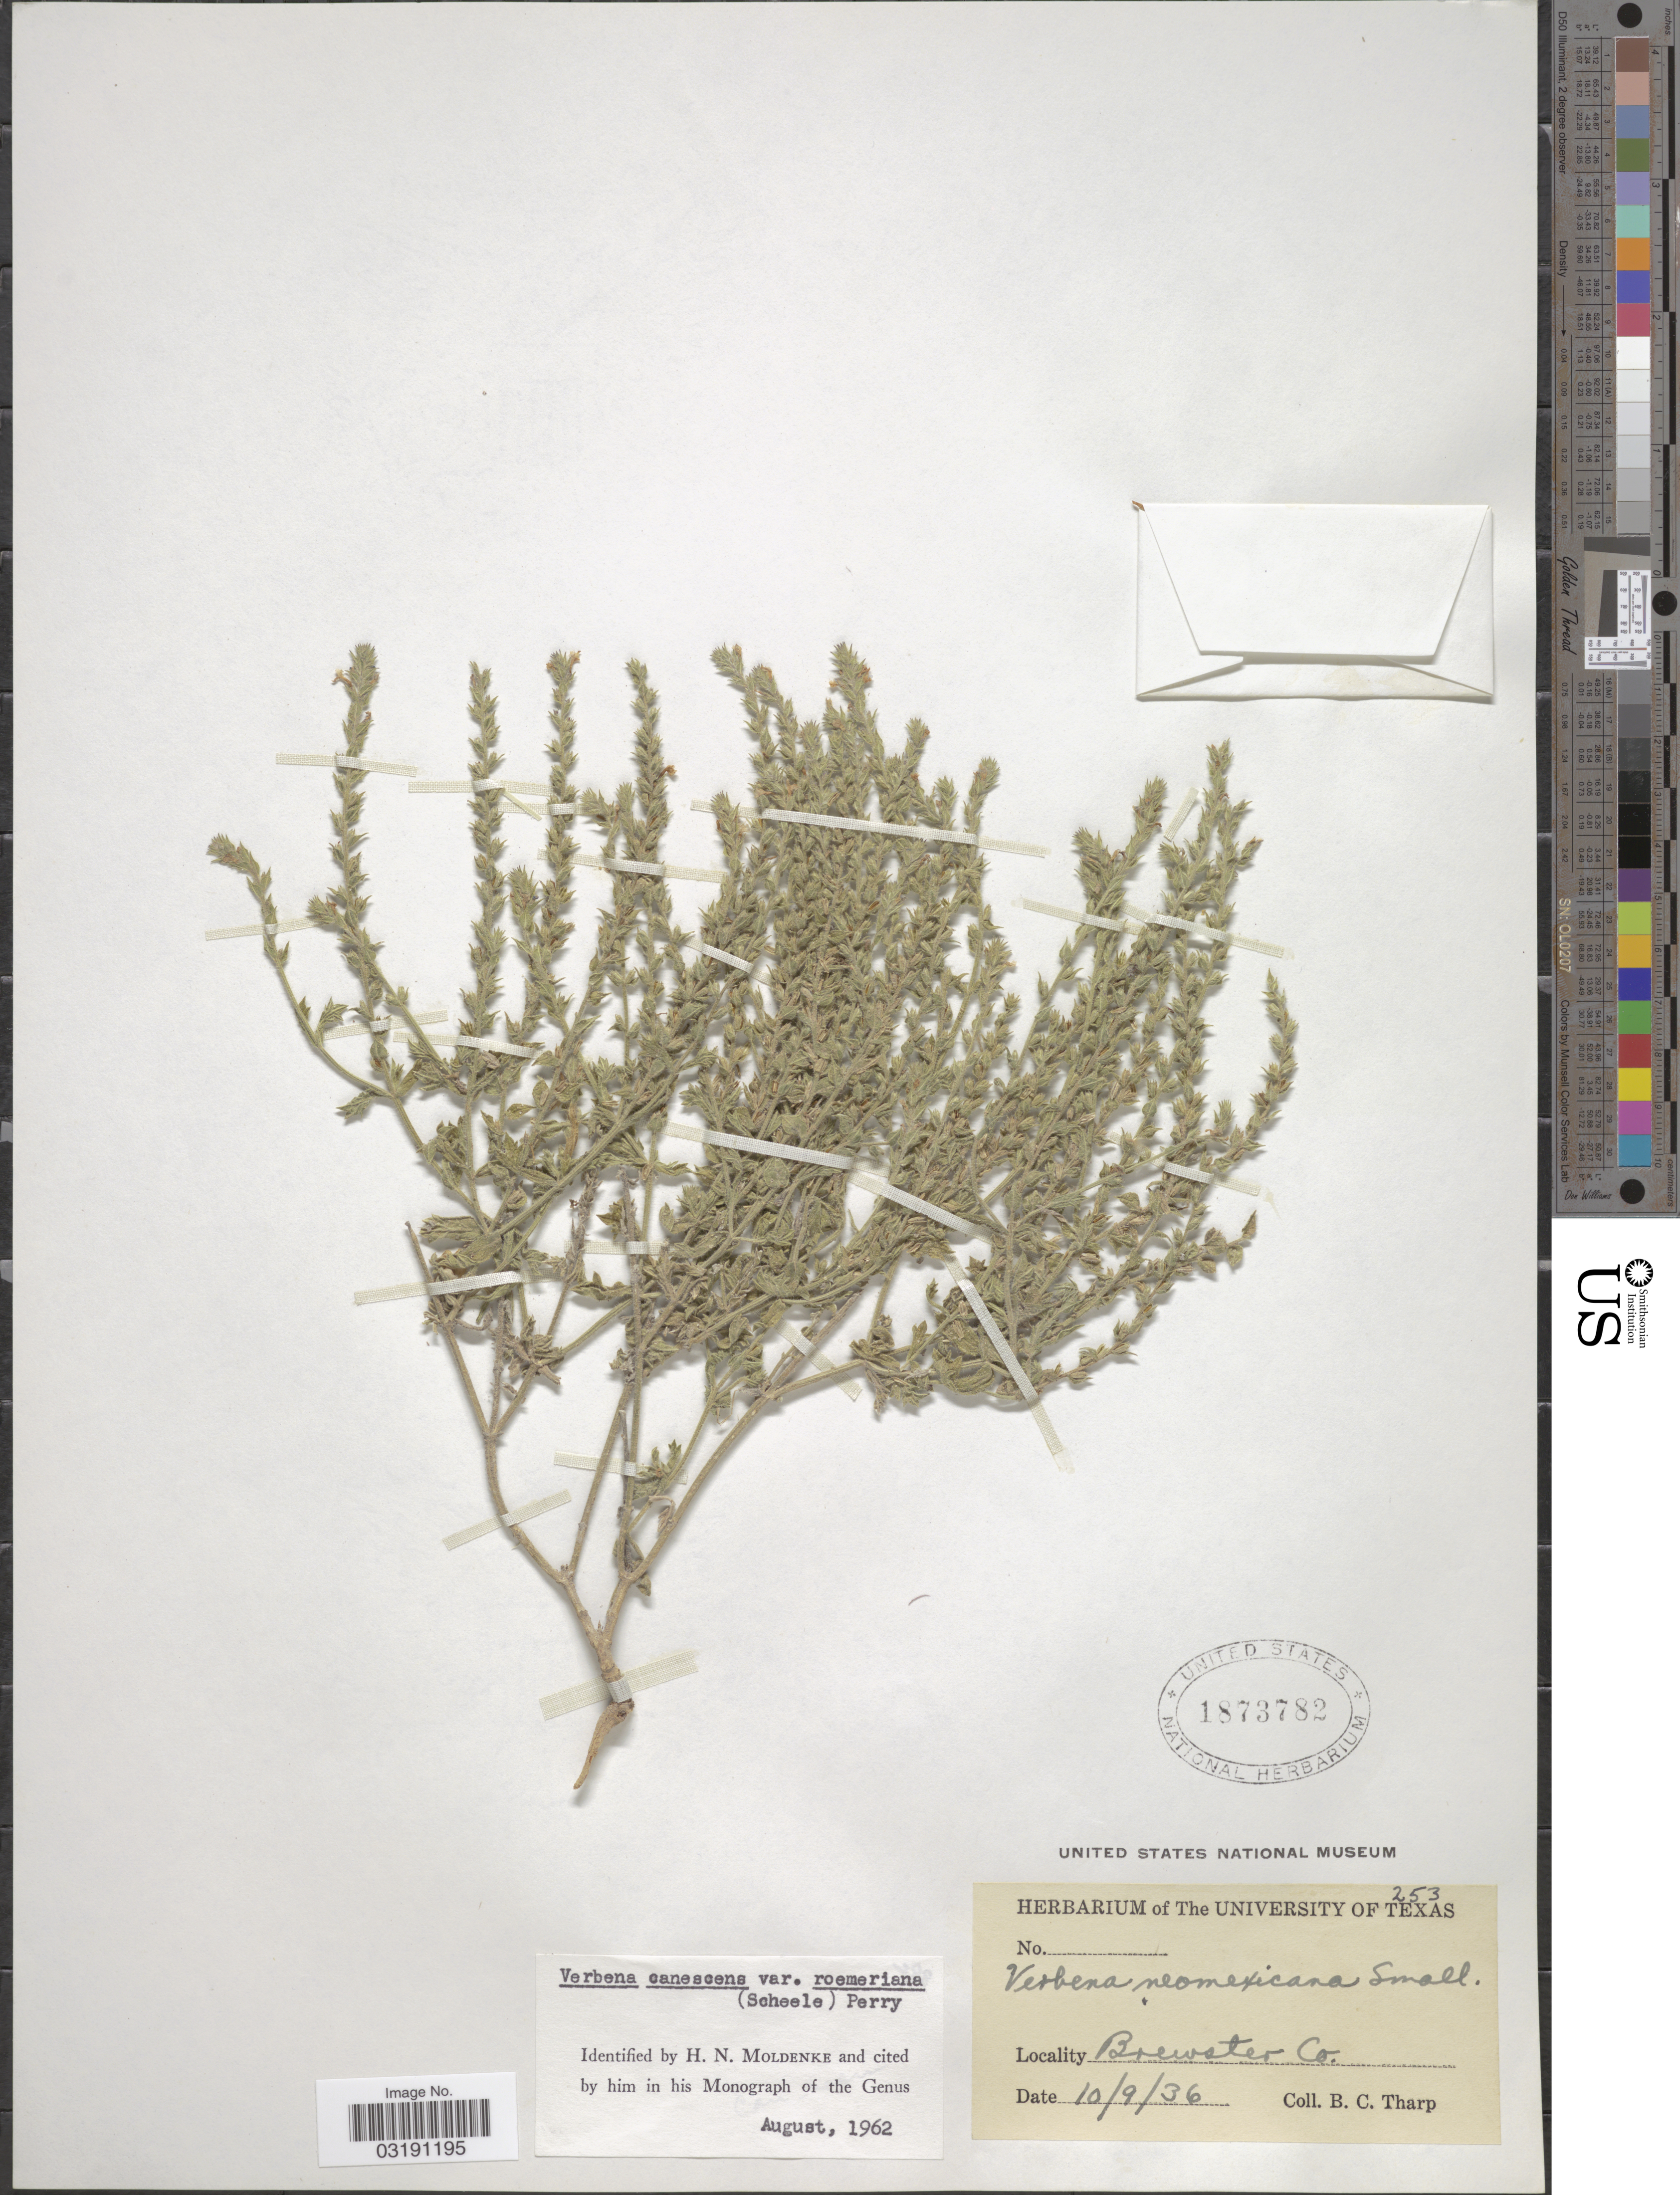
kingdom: Plantae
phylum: Tracheophyta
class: Magnoliopsida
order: Lamiales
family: Verbenaceae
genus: Verbena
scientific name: Verbena canescens var. roemeriana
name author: (Scheele) L.M. Perry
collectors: B. C. Tharp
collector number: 253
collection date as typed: Transcribed d/m/y: 9/10/36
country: United States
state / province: Texas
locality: Brewster Co.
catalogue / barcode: US 1873782